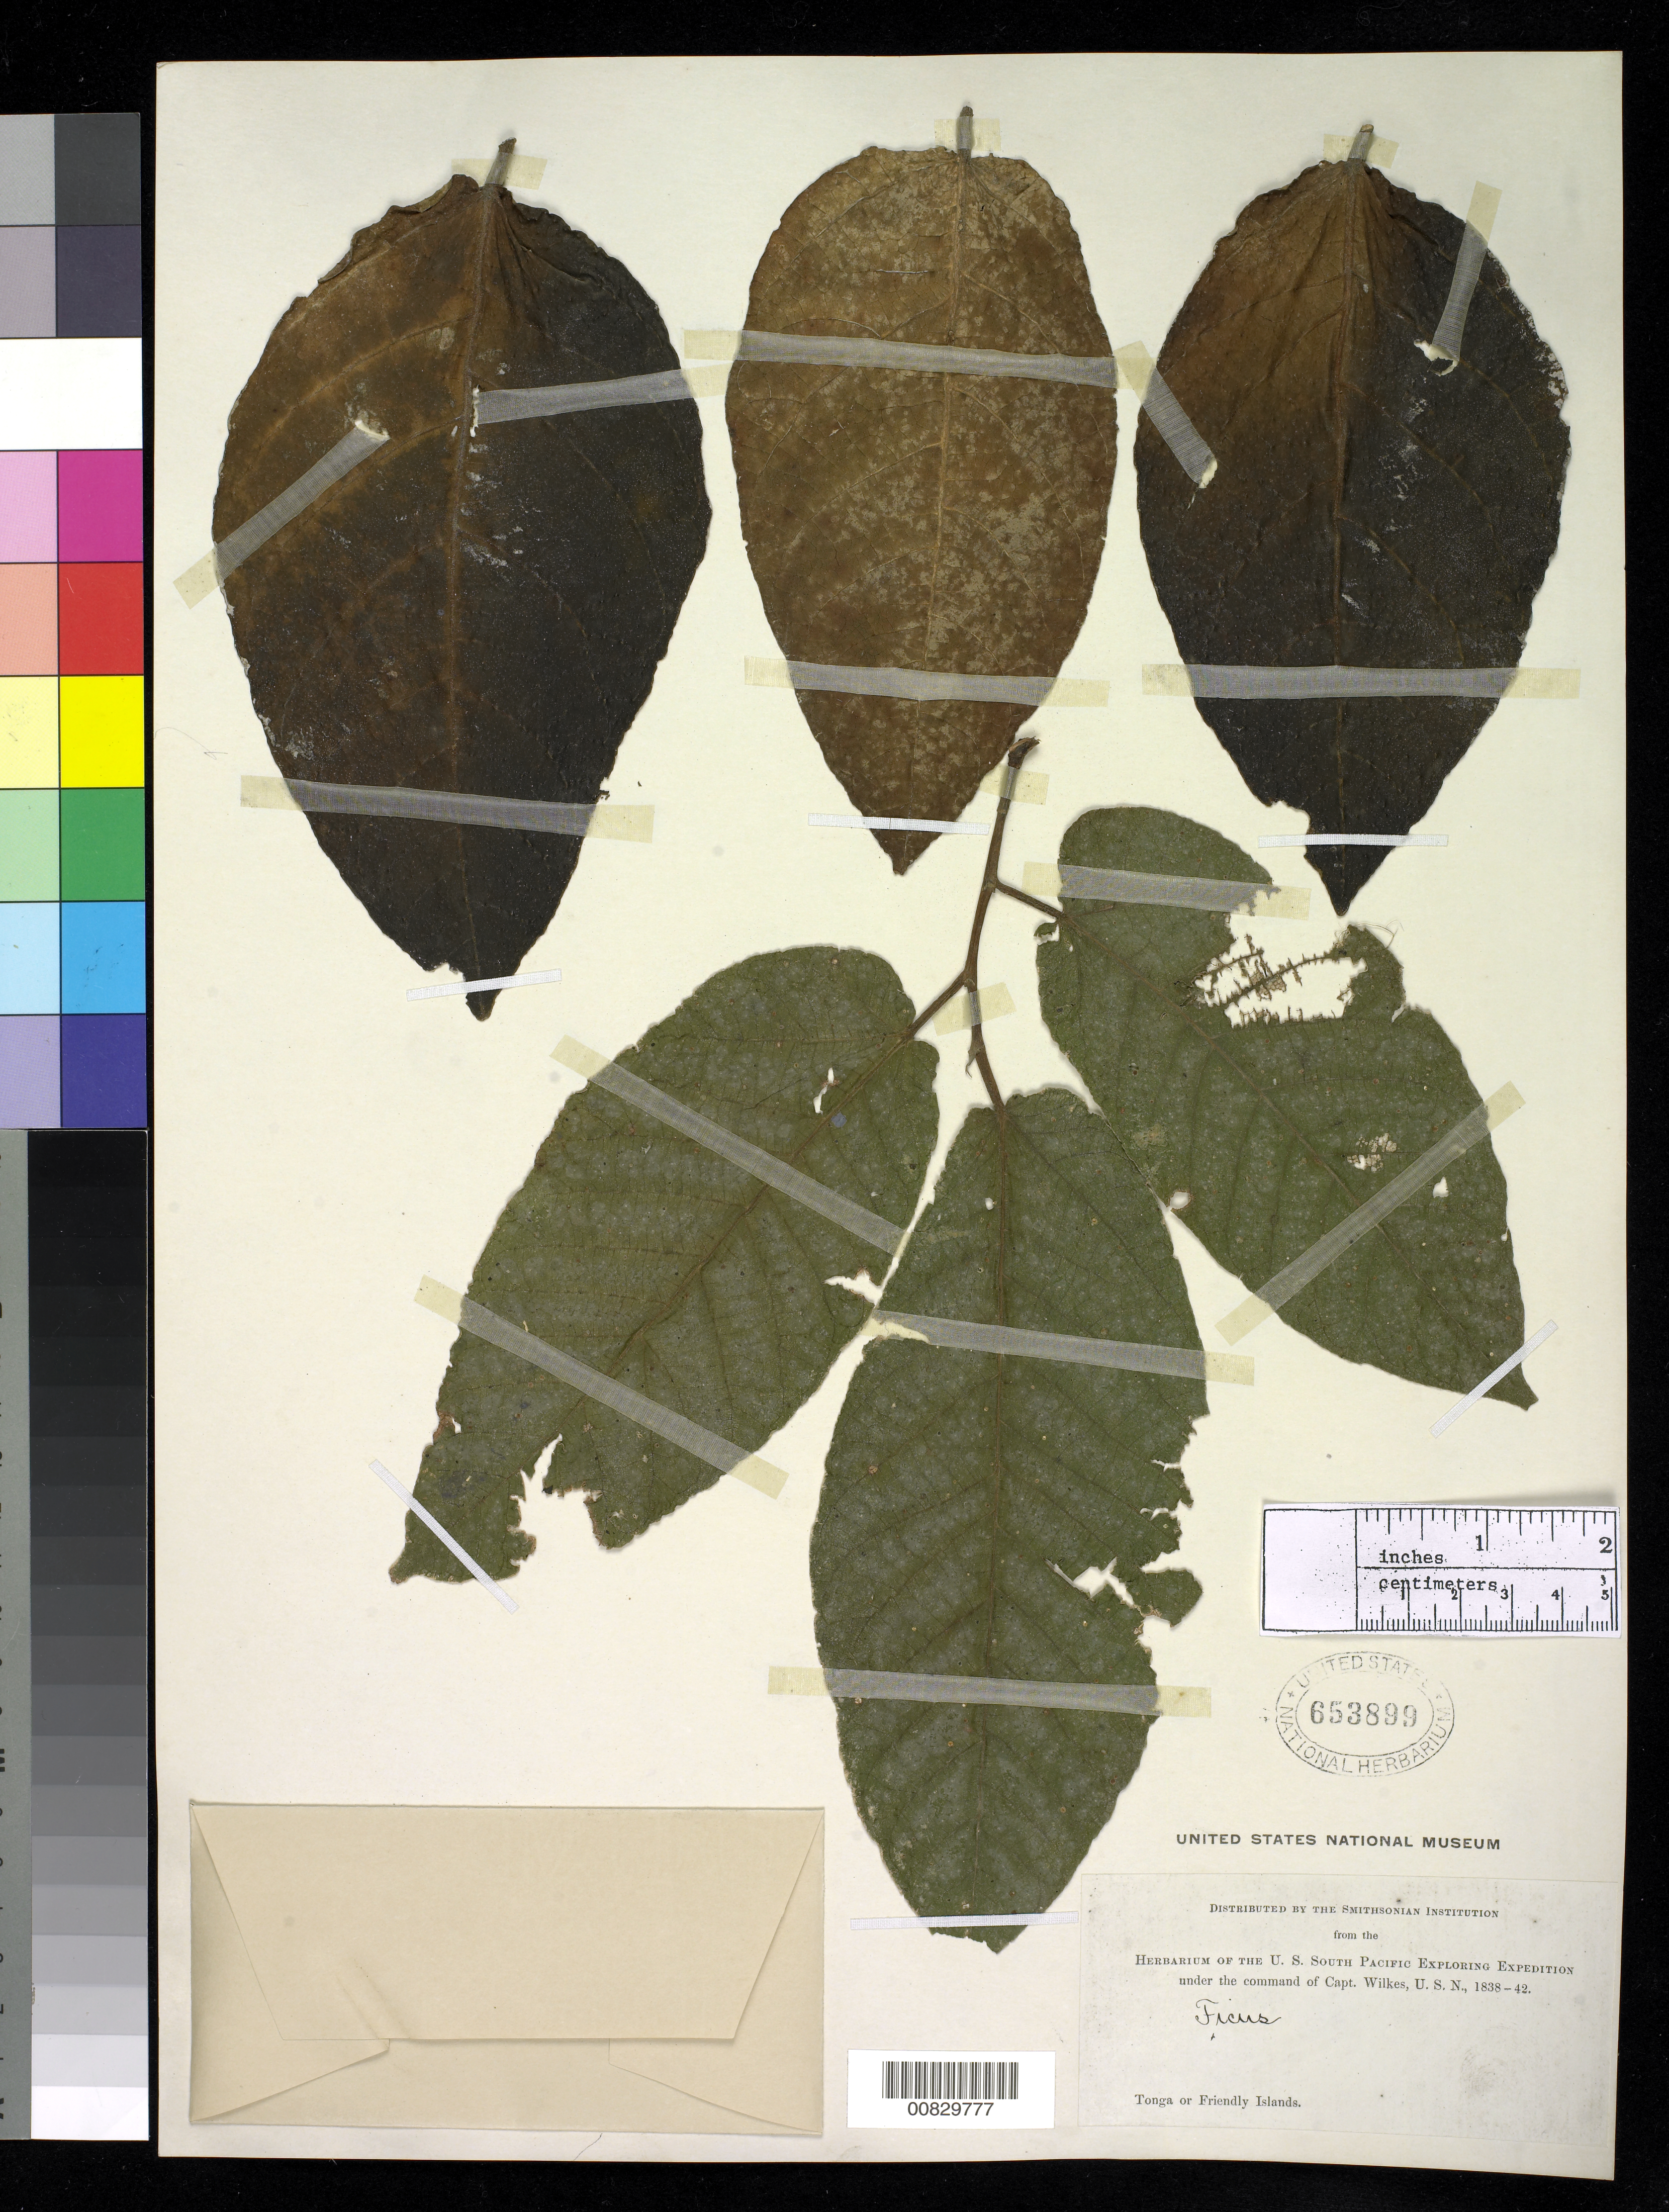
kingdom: Plantae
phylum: Tracheophyta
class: Magnoliopsida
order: Rosales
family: Moraceae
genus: Ficus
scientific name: Ficus scabra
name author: G. Forst.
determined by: Whistler, W. A.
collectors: Wilkes Explor. Exped.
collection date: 1838/1842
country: Tonga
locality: Tonga or Friendly Islands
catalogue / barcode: US 653899